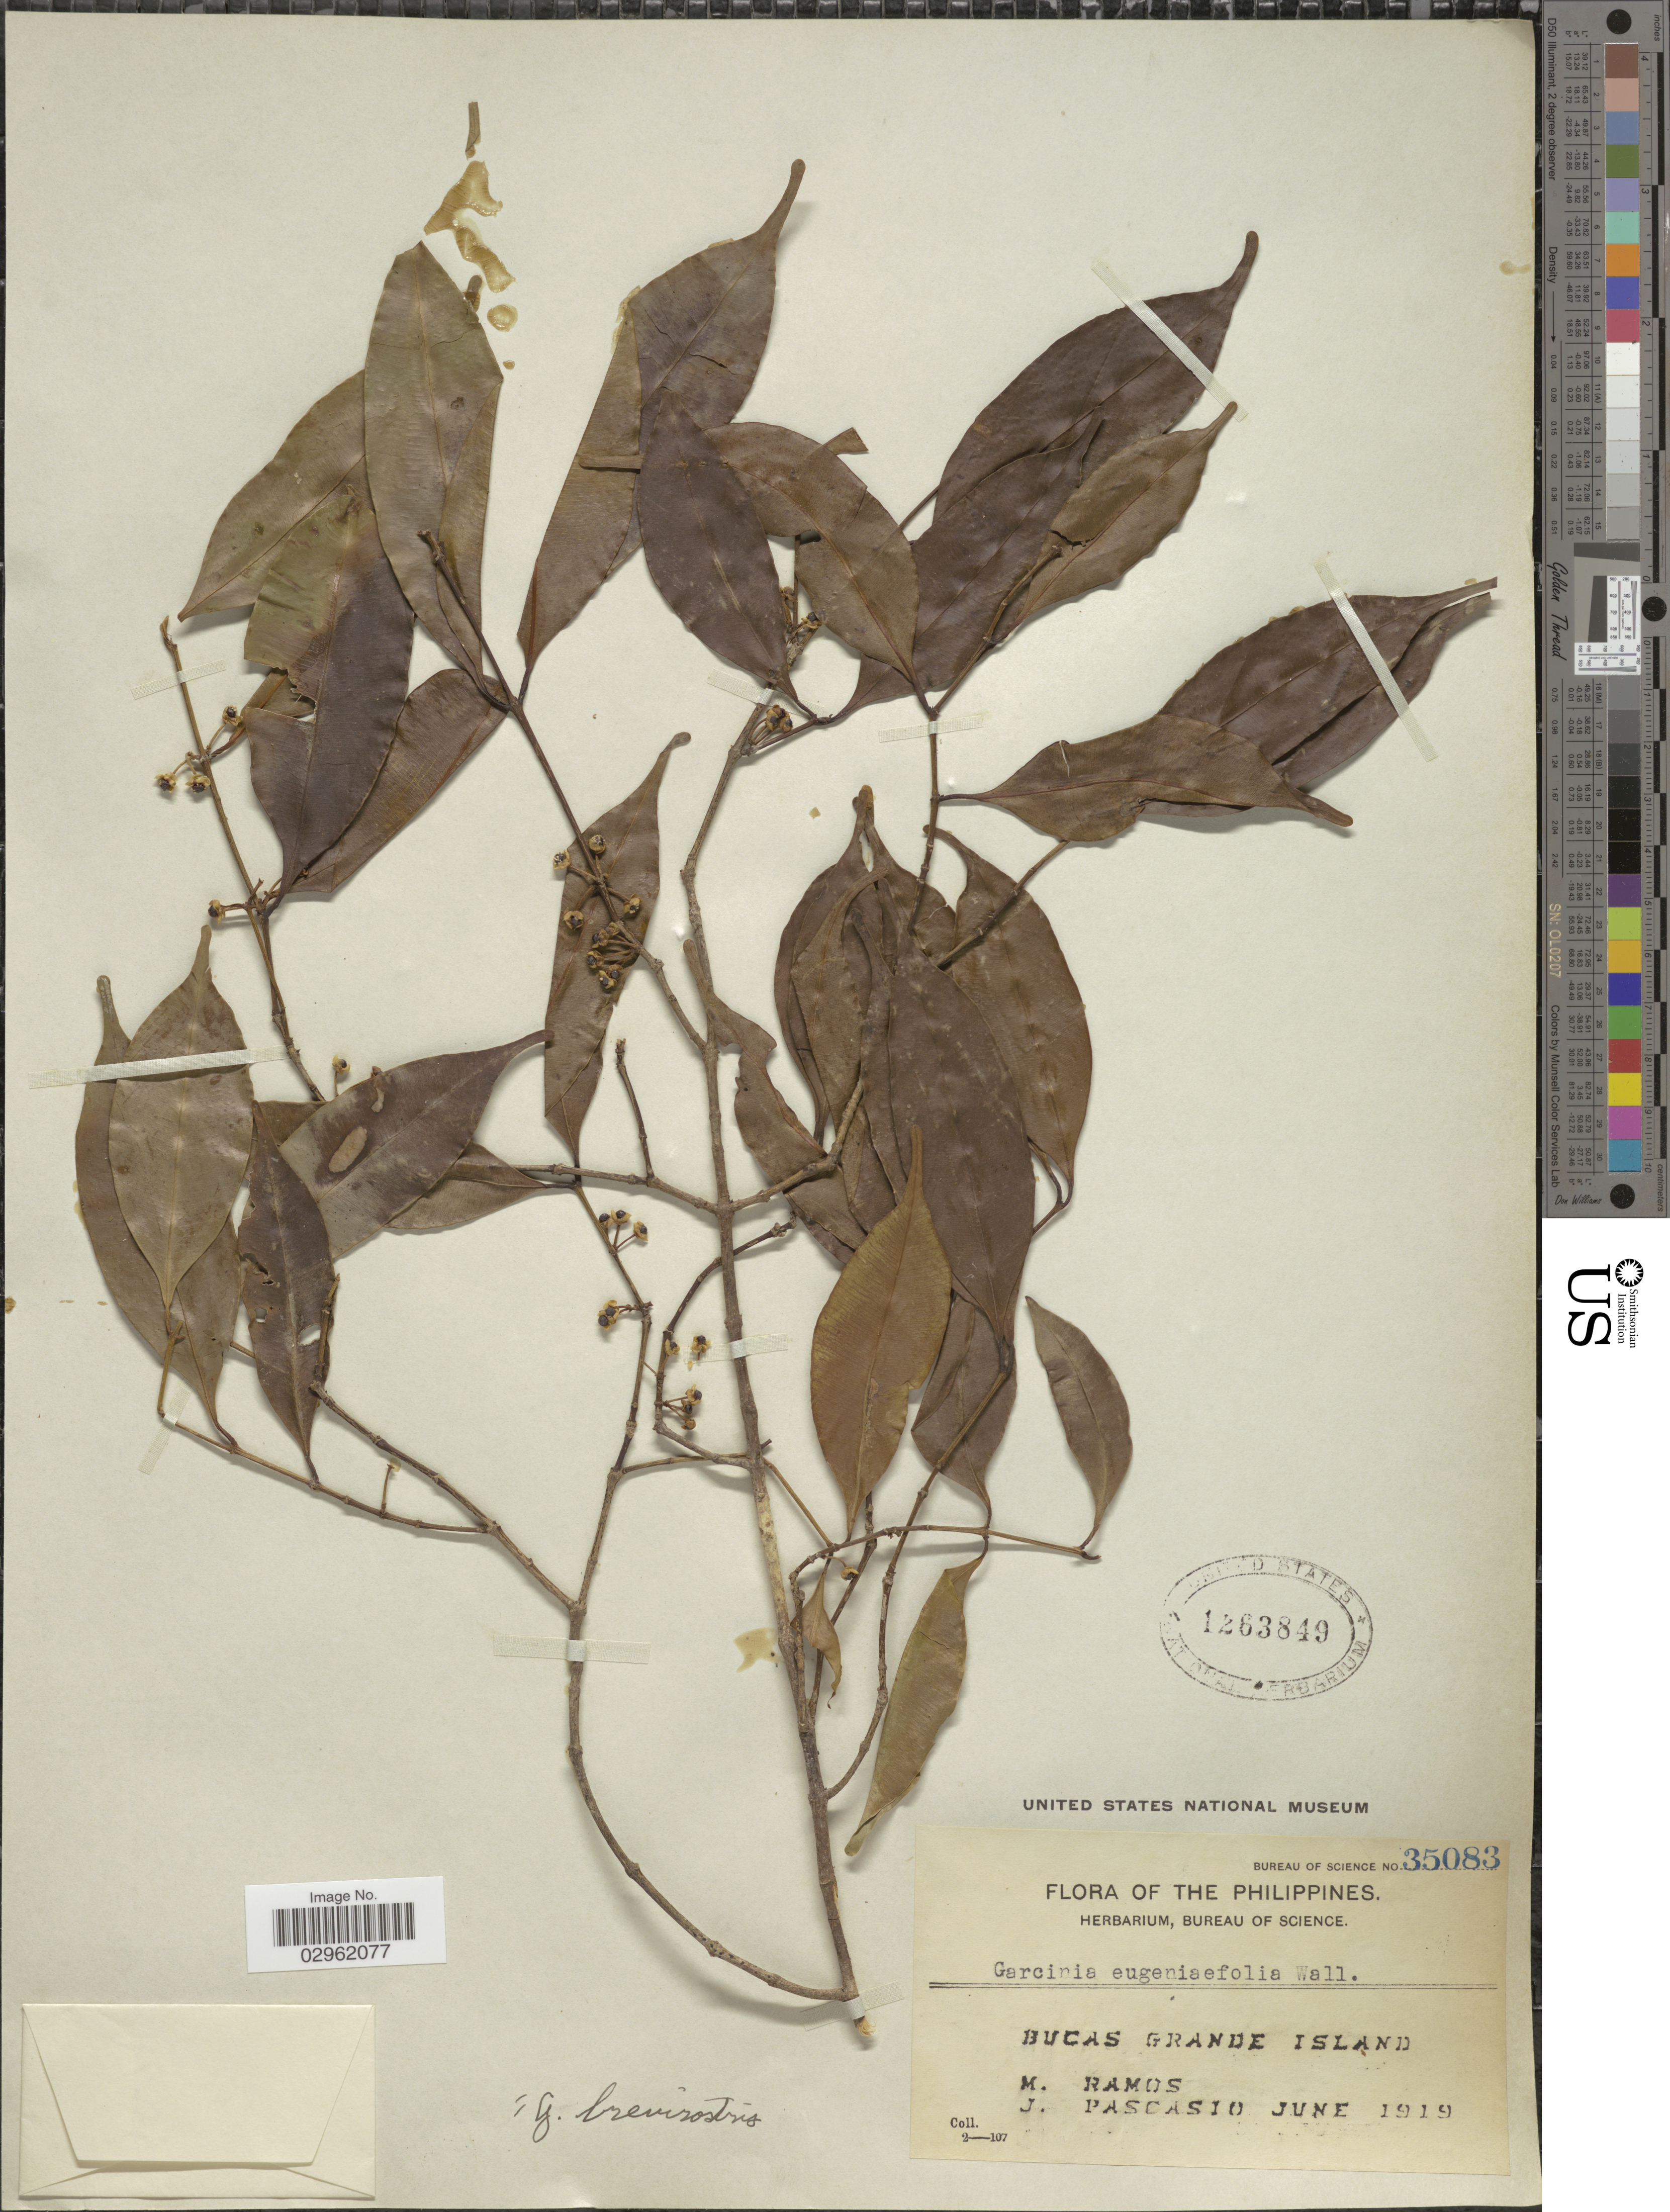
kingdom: Plantae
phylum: Tracheophyta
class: Magnoliopsida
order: Malpighiales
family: Clusiaceae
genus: Garcinia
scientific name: Garcinia brevirostris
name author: Scheff.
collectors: M. Ramos & J. Pascasio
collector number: Bureau of Science 35083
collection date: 1919-06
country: Philippines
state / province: Caraga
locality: Bucas Grande Island.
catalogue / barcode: US 1263849